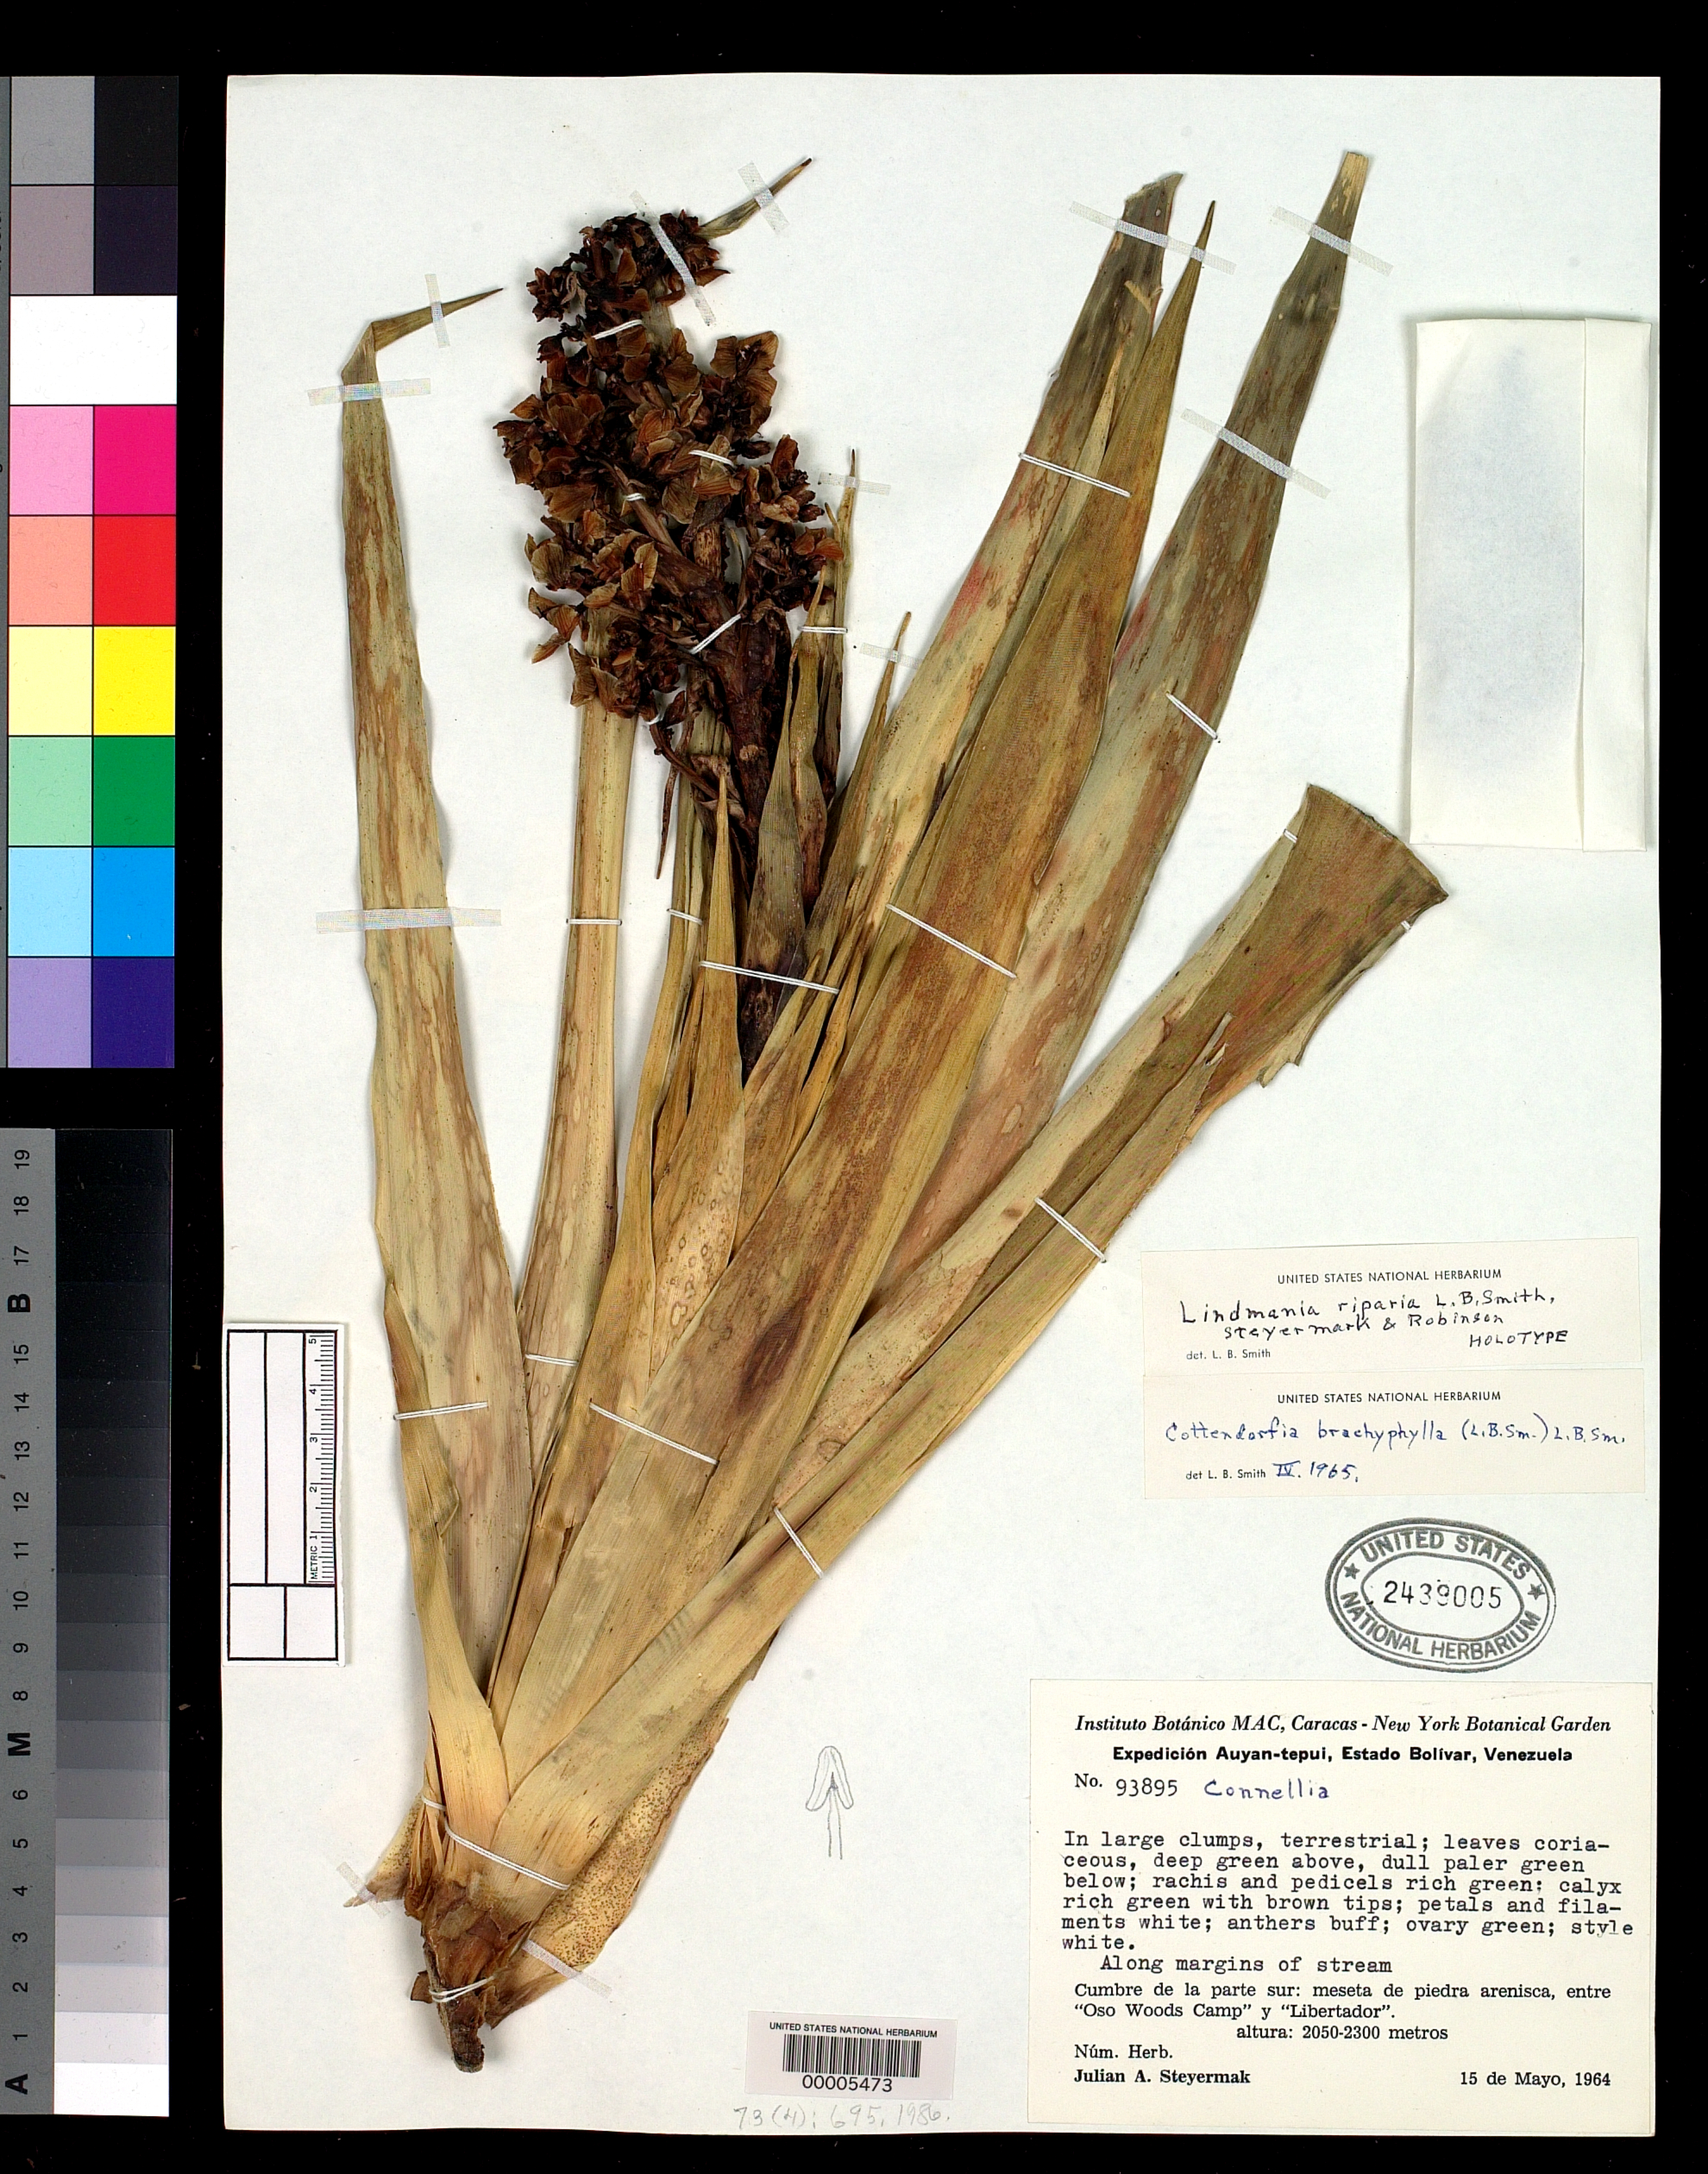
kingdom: Plantae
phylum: Tracheophyta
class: Liliopsida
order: Poales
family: Bromeliaceae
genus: Lindmania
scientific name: Lindmania riparia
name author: L.B. Sm. et al.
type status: Holotype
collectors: J. Steyermark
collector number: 93895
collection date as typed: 15 May 1964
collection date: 1964-05-15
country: Venezuela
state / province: Bolivar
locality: Auyan-Tepui, between "Osowoods Camp" and "Libertador".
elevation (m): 2050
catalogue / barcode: US 2439005